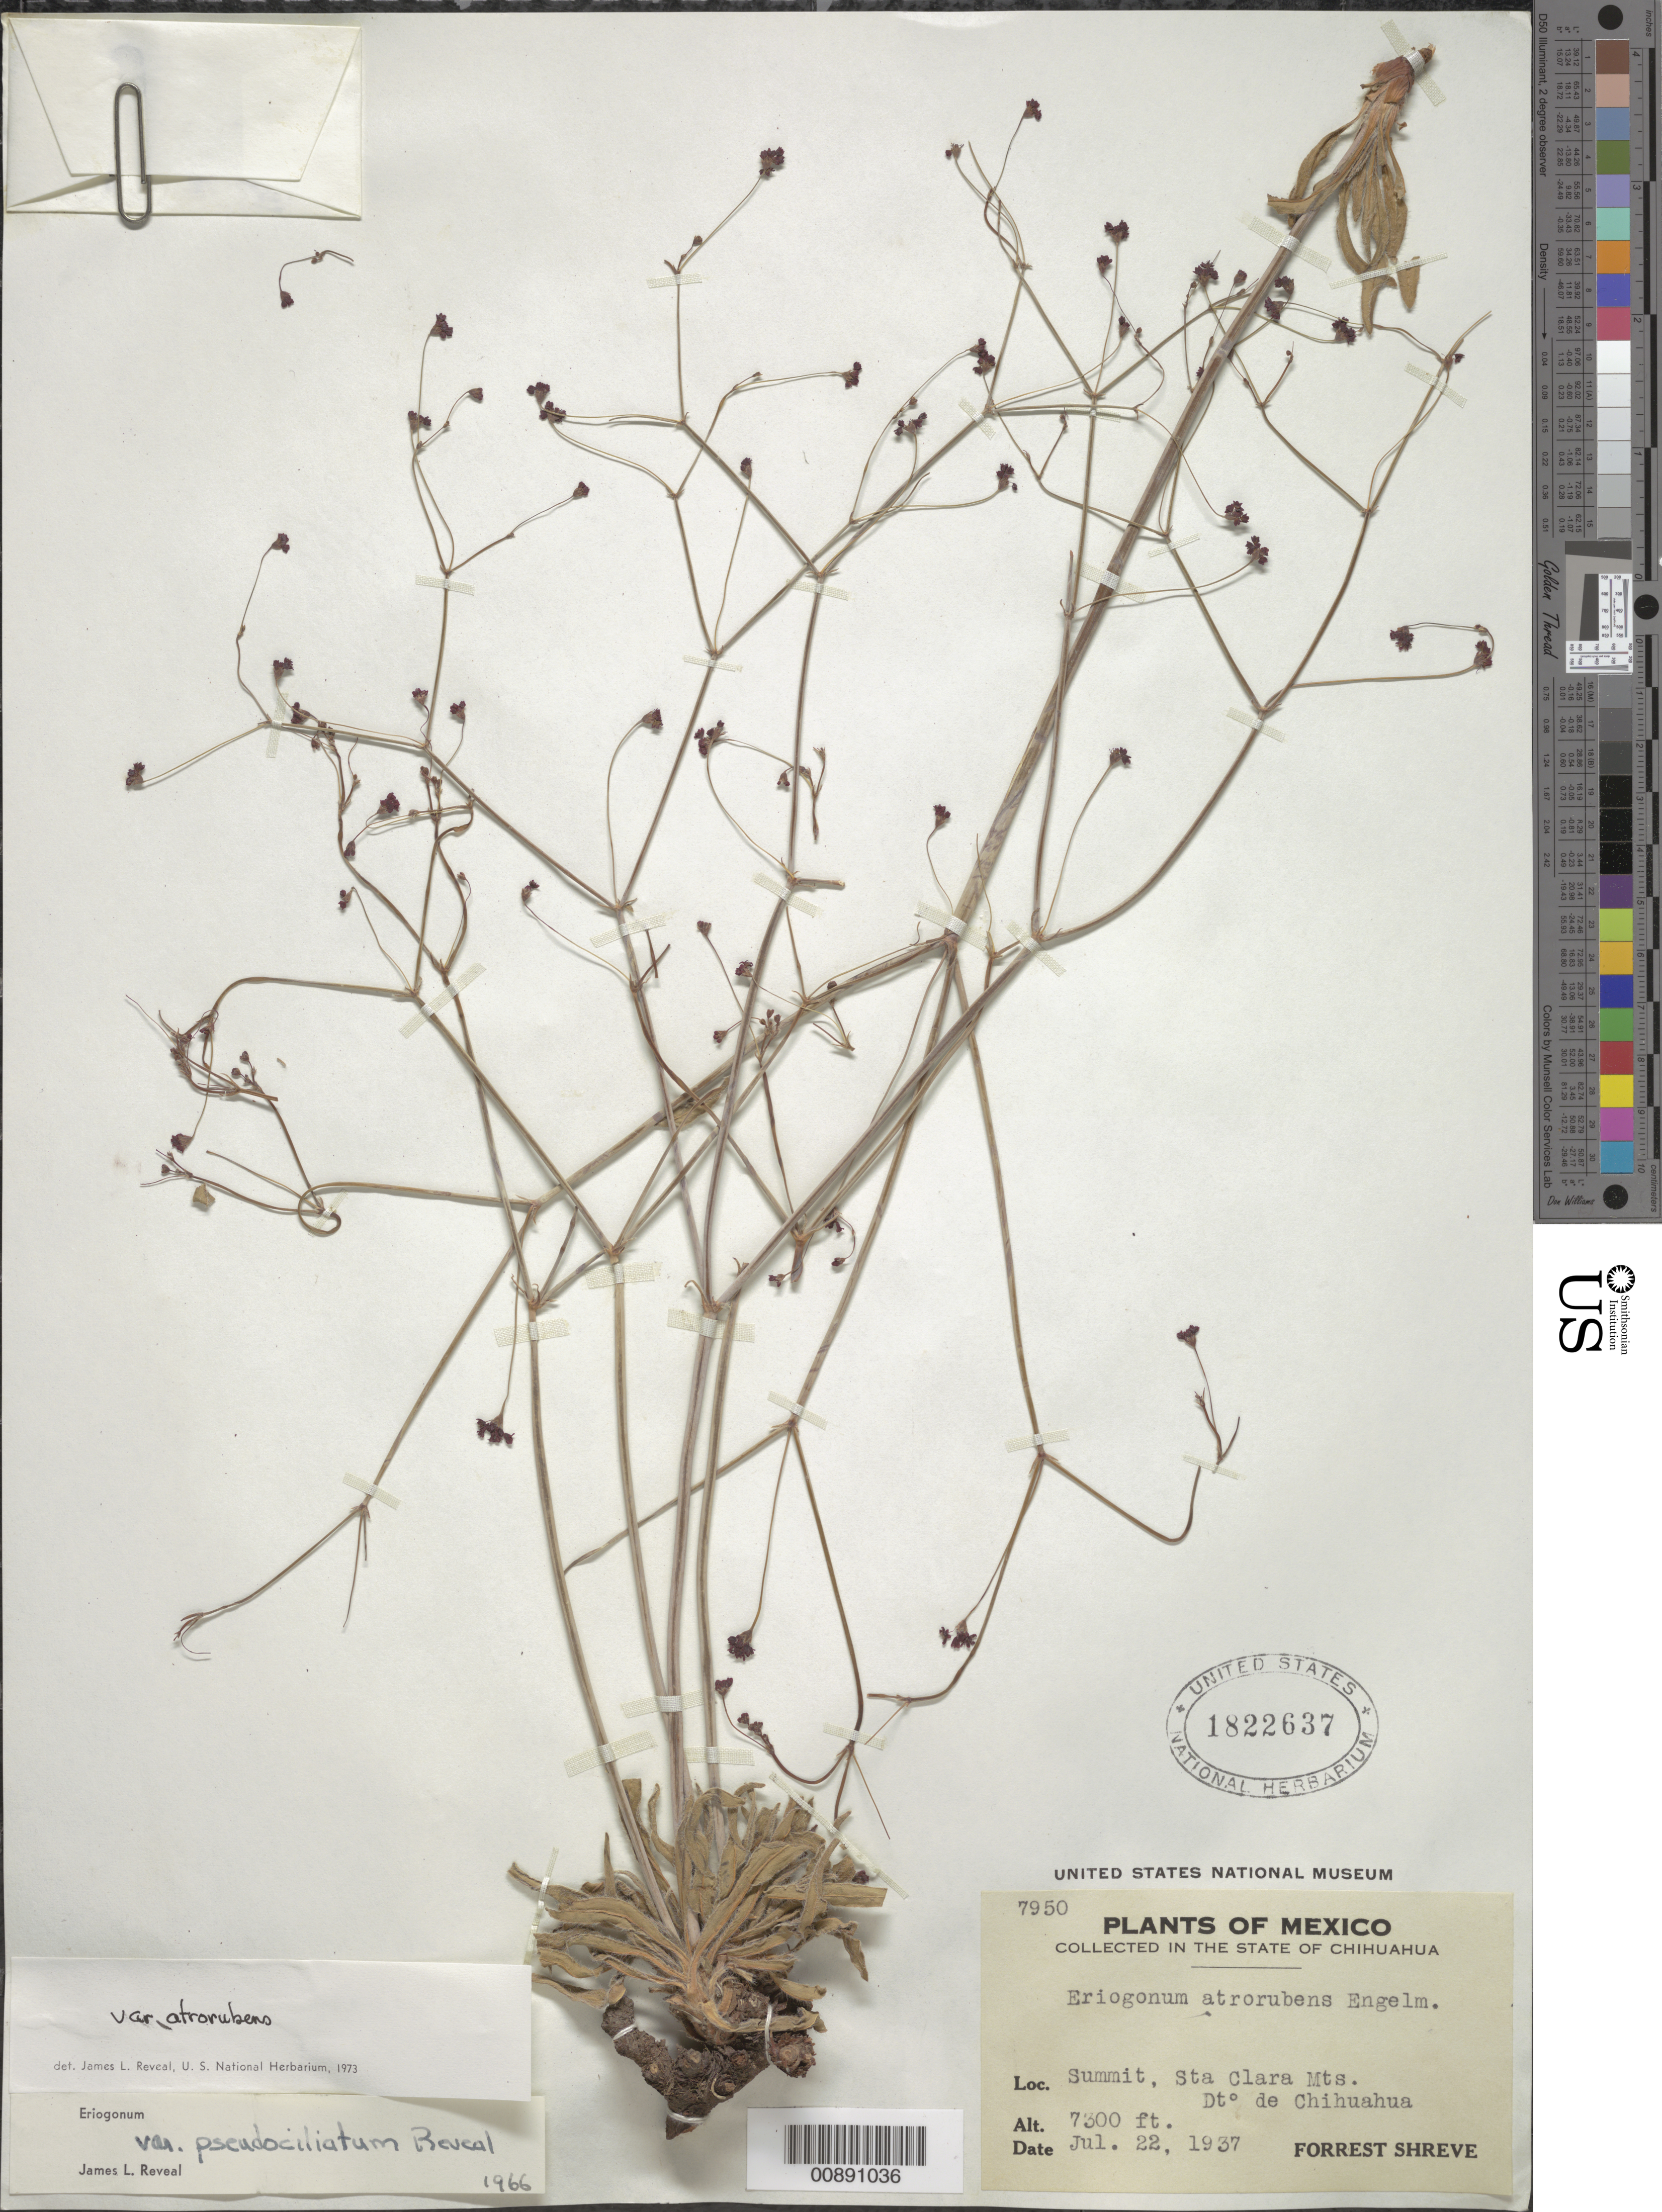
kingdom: Plantae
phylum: Tracheophyta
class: Magnoliopsida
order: Caryophyllales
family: Polygonaceae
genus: Eriogonum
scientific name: Eriogonum atrorubens var. atrorubens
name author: Engelm.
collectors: F. Shreve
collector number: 7950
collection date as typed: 22 Jul 1937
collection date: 1937-07-22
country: Mexico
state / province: Chihuahua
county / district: Chihuahua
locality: Summit Sta. Clara Mts., Chihuahua.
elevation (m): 2225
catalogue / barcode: US 1822637